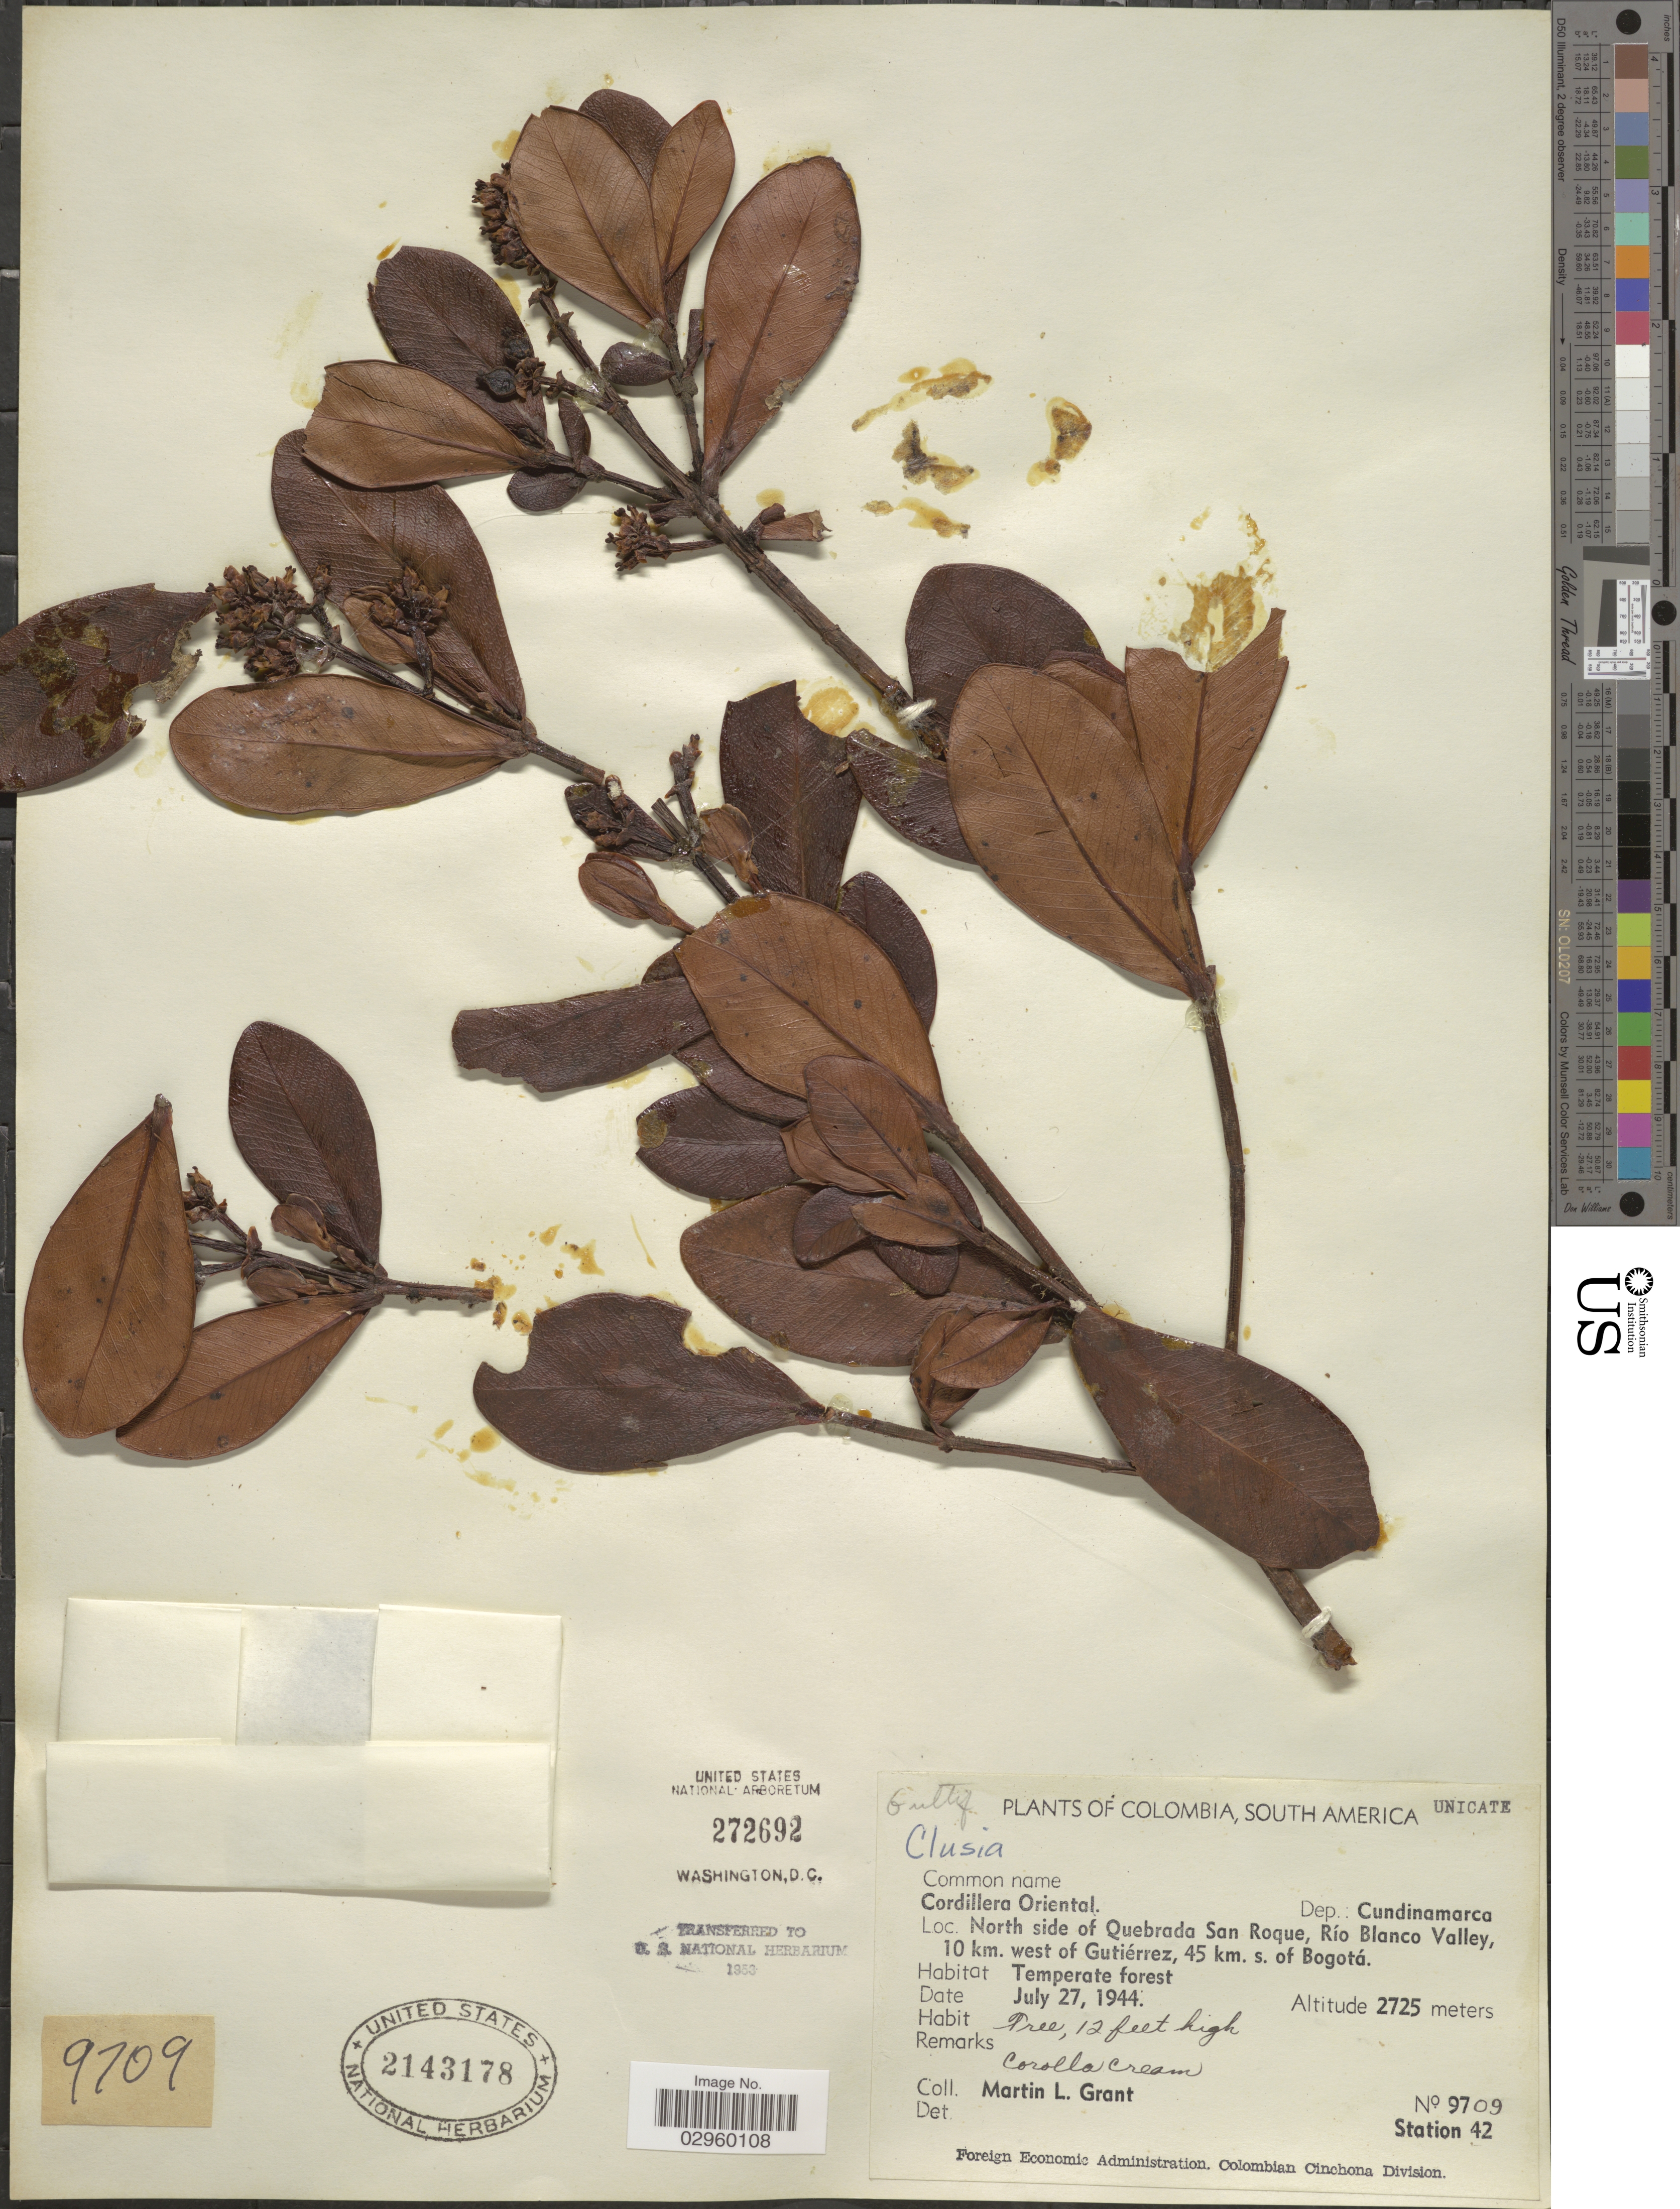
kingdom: Plantae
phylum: Tracheophyta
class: Magnoliopsida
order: Malpighiales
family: Clusiaceae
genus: Clusia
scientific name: Clusia sp.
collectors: M. L. Grant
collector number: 9709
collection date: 1944-07-27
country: Colombia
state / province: Cundinamarca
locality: Cordillera Oriental, Dep.: Cundinamarca, North side of Quebrada San Roque, Río Blanco Valley, 10 km. west of Gutiérrez, 45 km. s. of Bogotá, Station 42.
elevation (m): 2725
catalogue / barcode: US 2143178